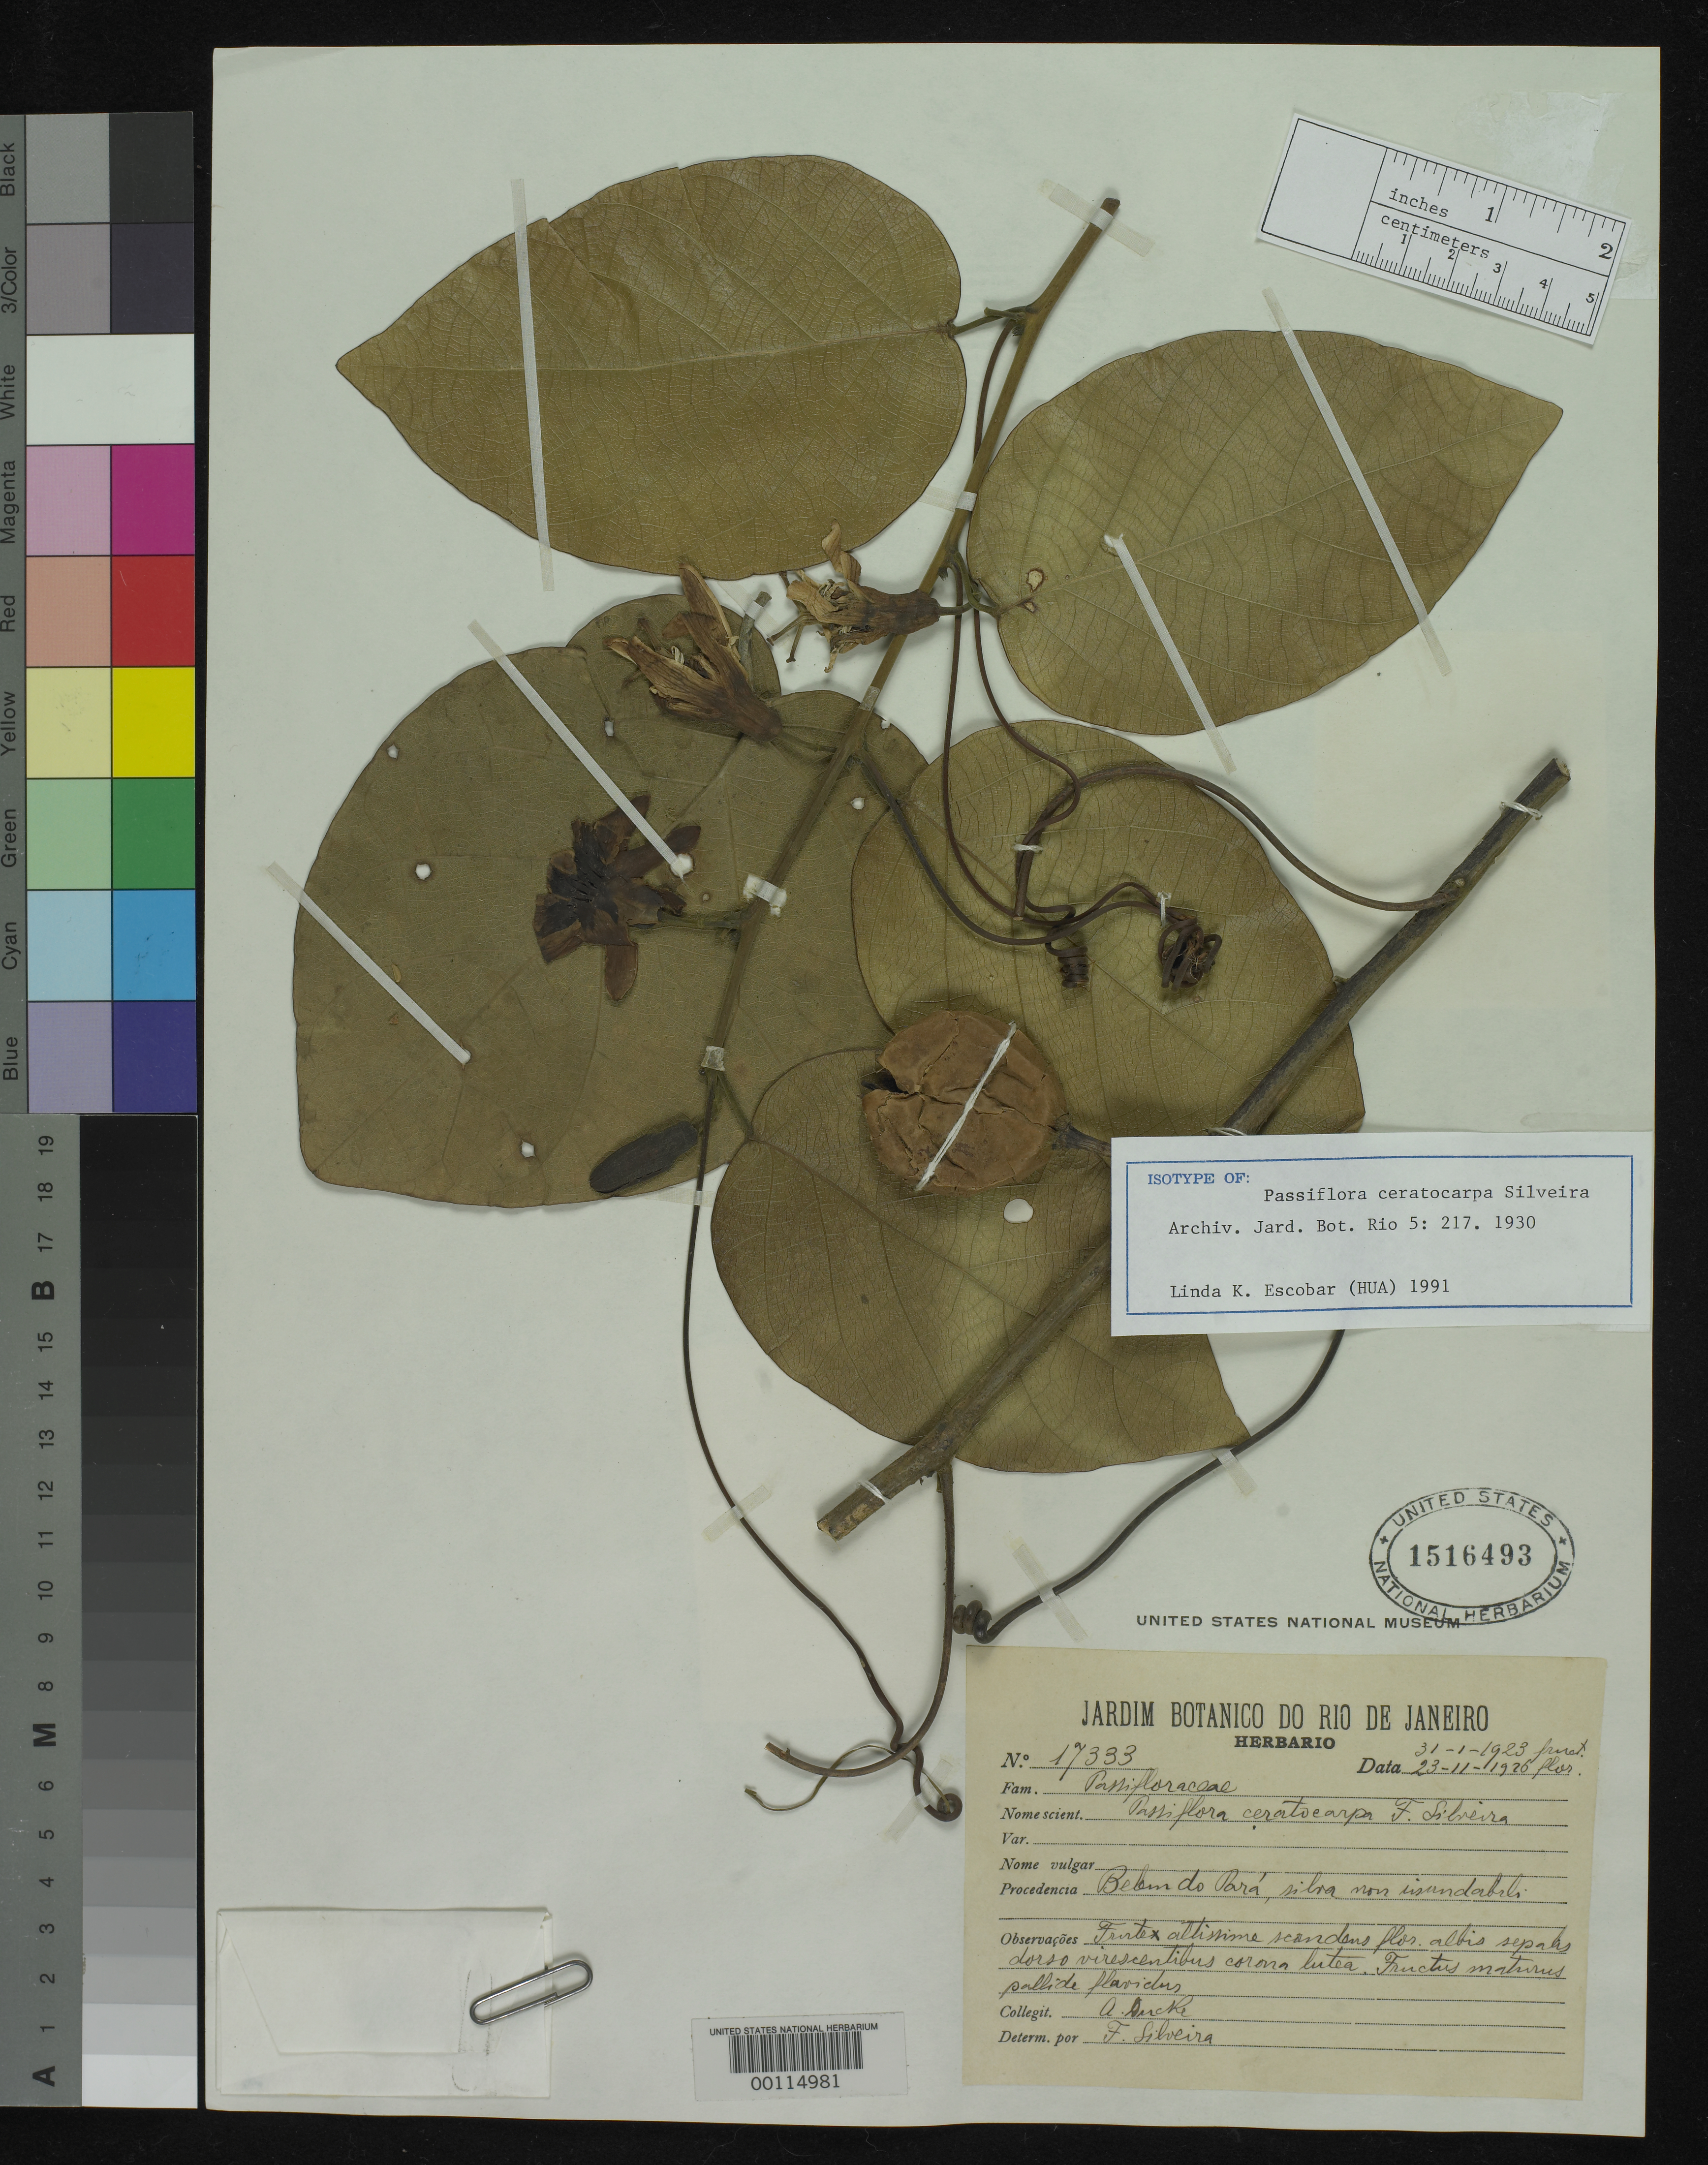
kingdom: Plantae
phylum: Tracheophyta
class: Magnoliopsida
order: Malpighiales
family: Passifloraceae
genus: Passiflora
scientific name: Passiflora ceratocarpa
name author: F. Silveira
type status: Isotype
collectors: A. Ducke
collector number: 17333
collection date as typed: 31 Jan 1923 and 23 Nov 1926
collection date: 1923-01-31,1926-11-23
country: Brazil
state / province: Pará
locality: Belem.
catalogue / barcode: US 1516493